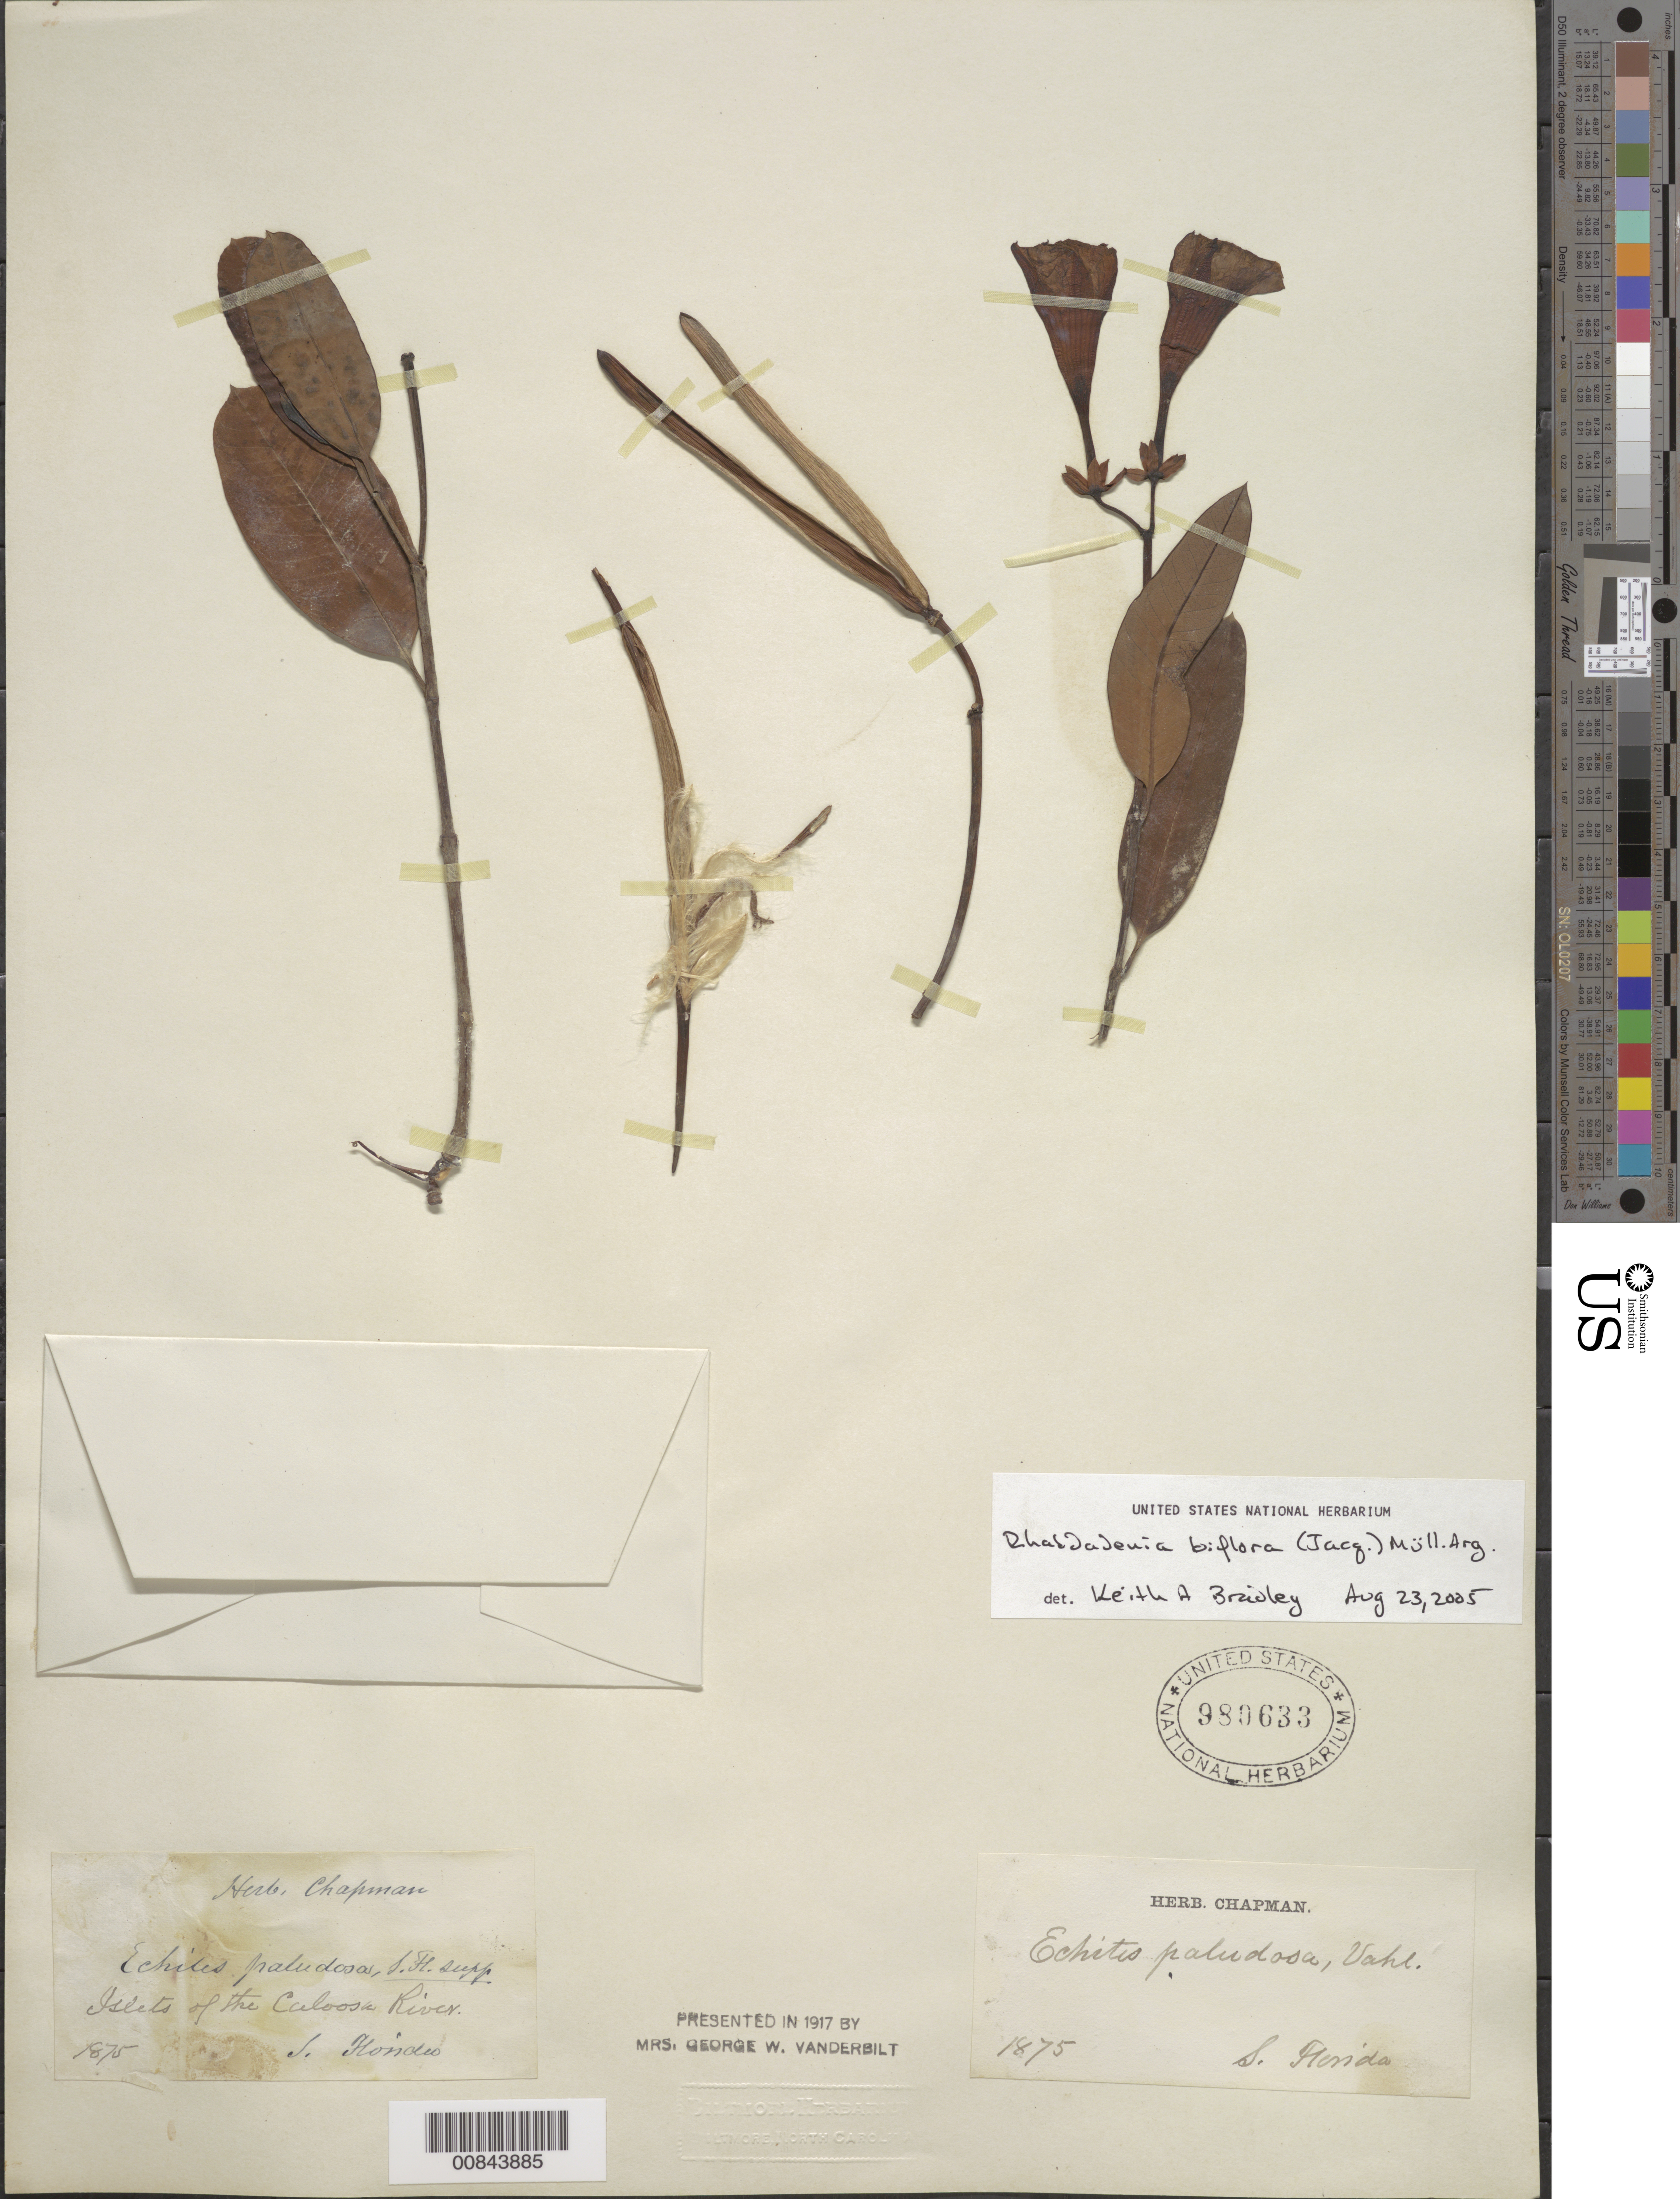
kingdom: Plantae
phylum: Tracheophyta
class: Magnoliopsida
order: Gentianales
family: Apocynaceae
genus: Rhabdadenia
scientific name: Rhabdadenia biflora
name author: (Jacq.) Müll. Arg.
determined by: Bradley, Keith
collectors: A. W. Chapman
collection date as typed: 1875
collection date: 1875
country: United States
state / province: Florida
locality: Caloosa River.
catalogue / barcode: US 980633